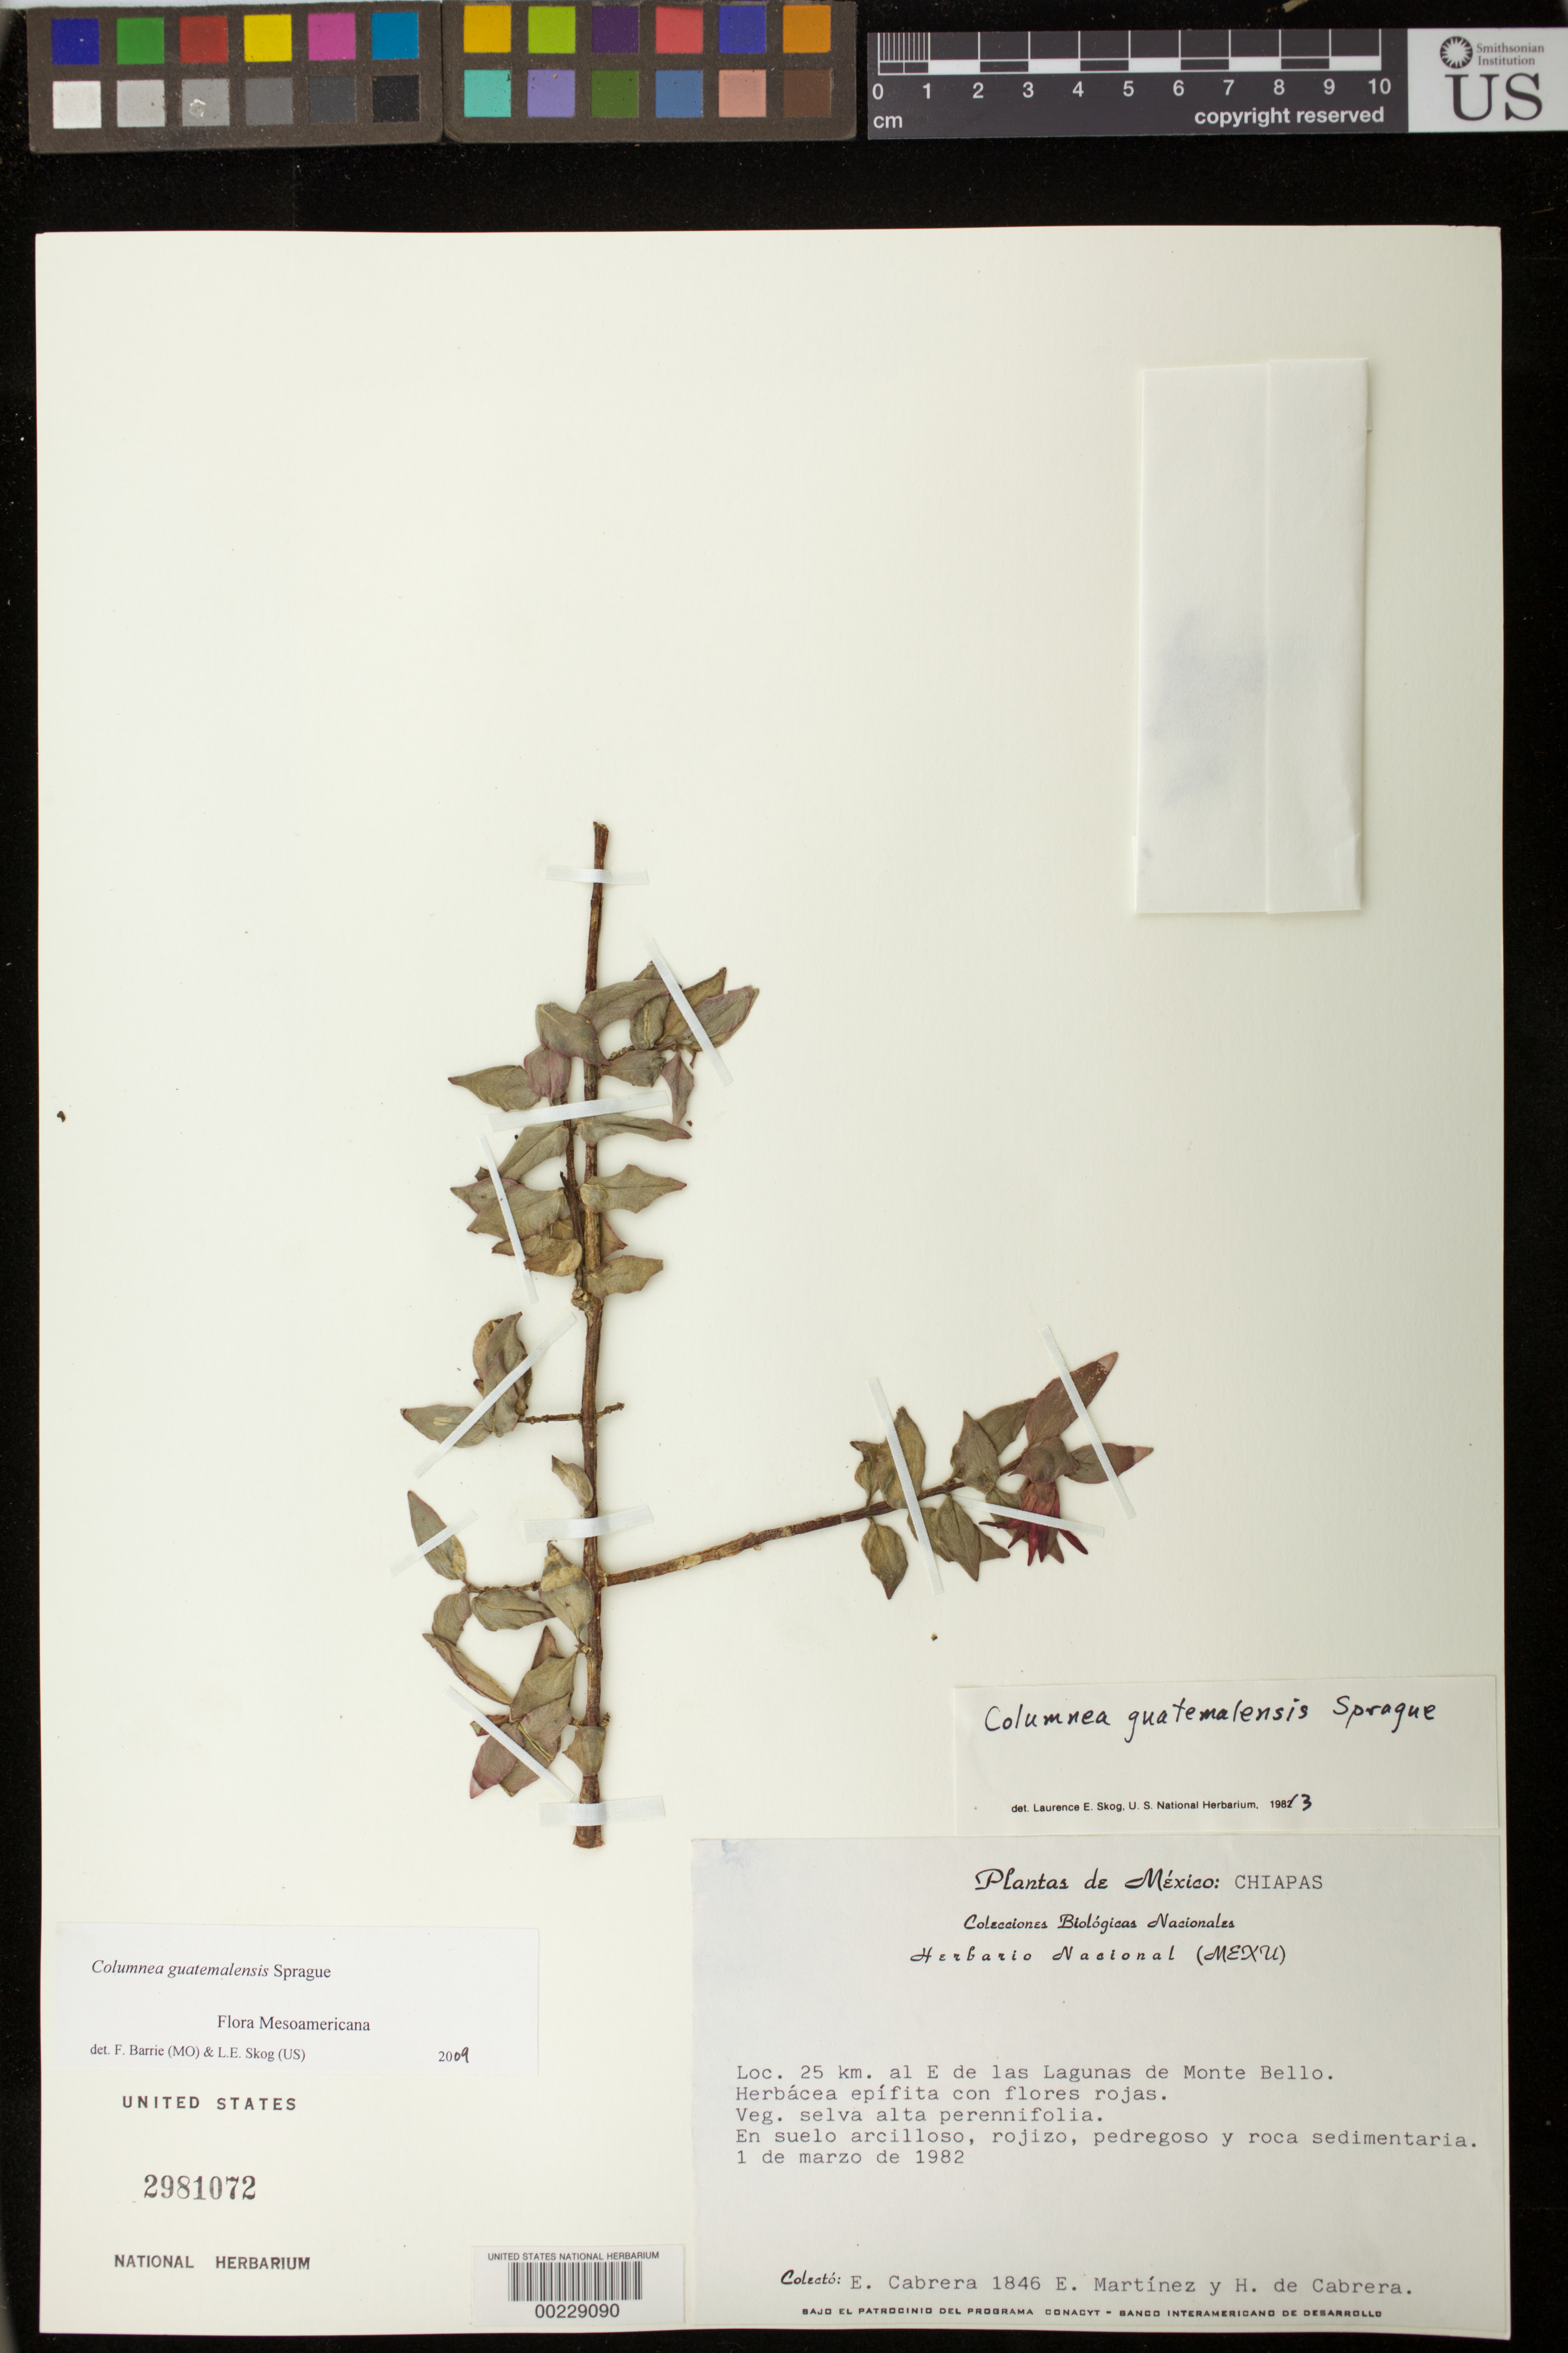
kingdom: Plantae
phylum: Tracheophyta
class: Magnoliopsida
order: Lamiales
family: Gesneriaceae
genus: Columnea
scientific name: Columnea guatemalensis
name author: Sprague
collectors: E. Cabrera & et al.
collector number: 1846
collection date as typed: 01 Mar 1982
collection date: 1982-03-01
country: Mexico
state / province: Chiapas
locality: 25 km E of Las Lagunas de Monte Bello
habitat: Tall perennial foliage forest, in clayey, reddish, rocky soil ..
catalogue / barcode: US 2981072